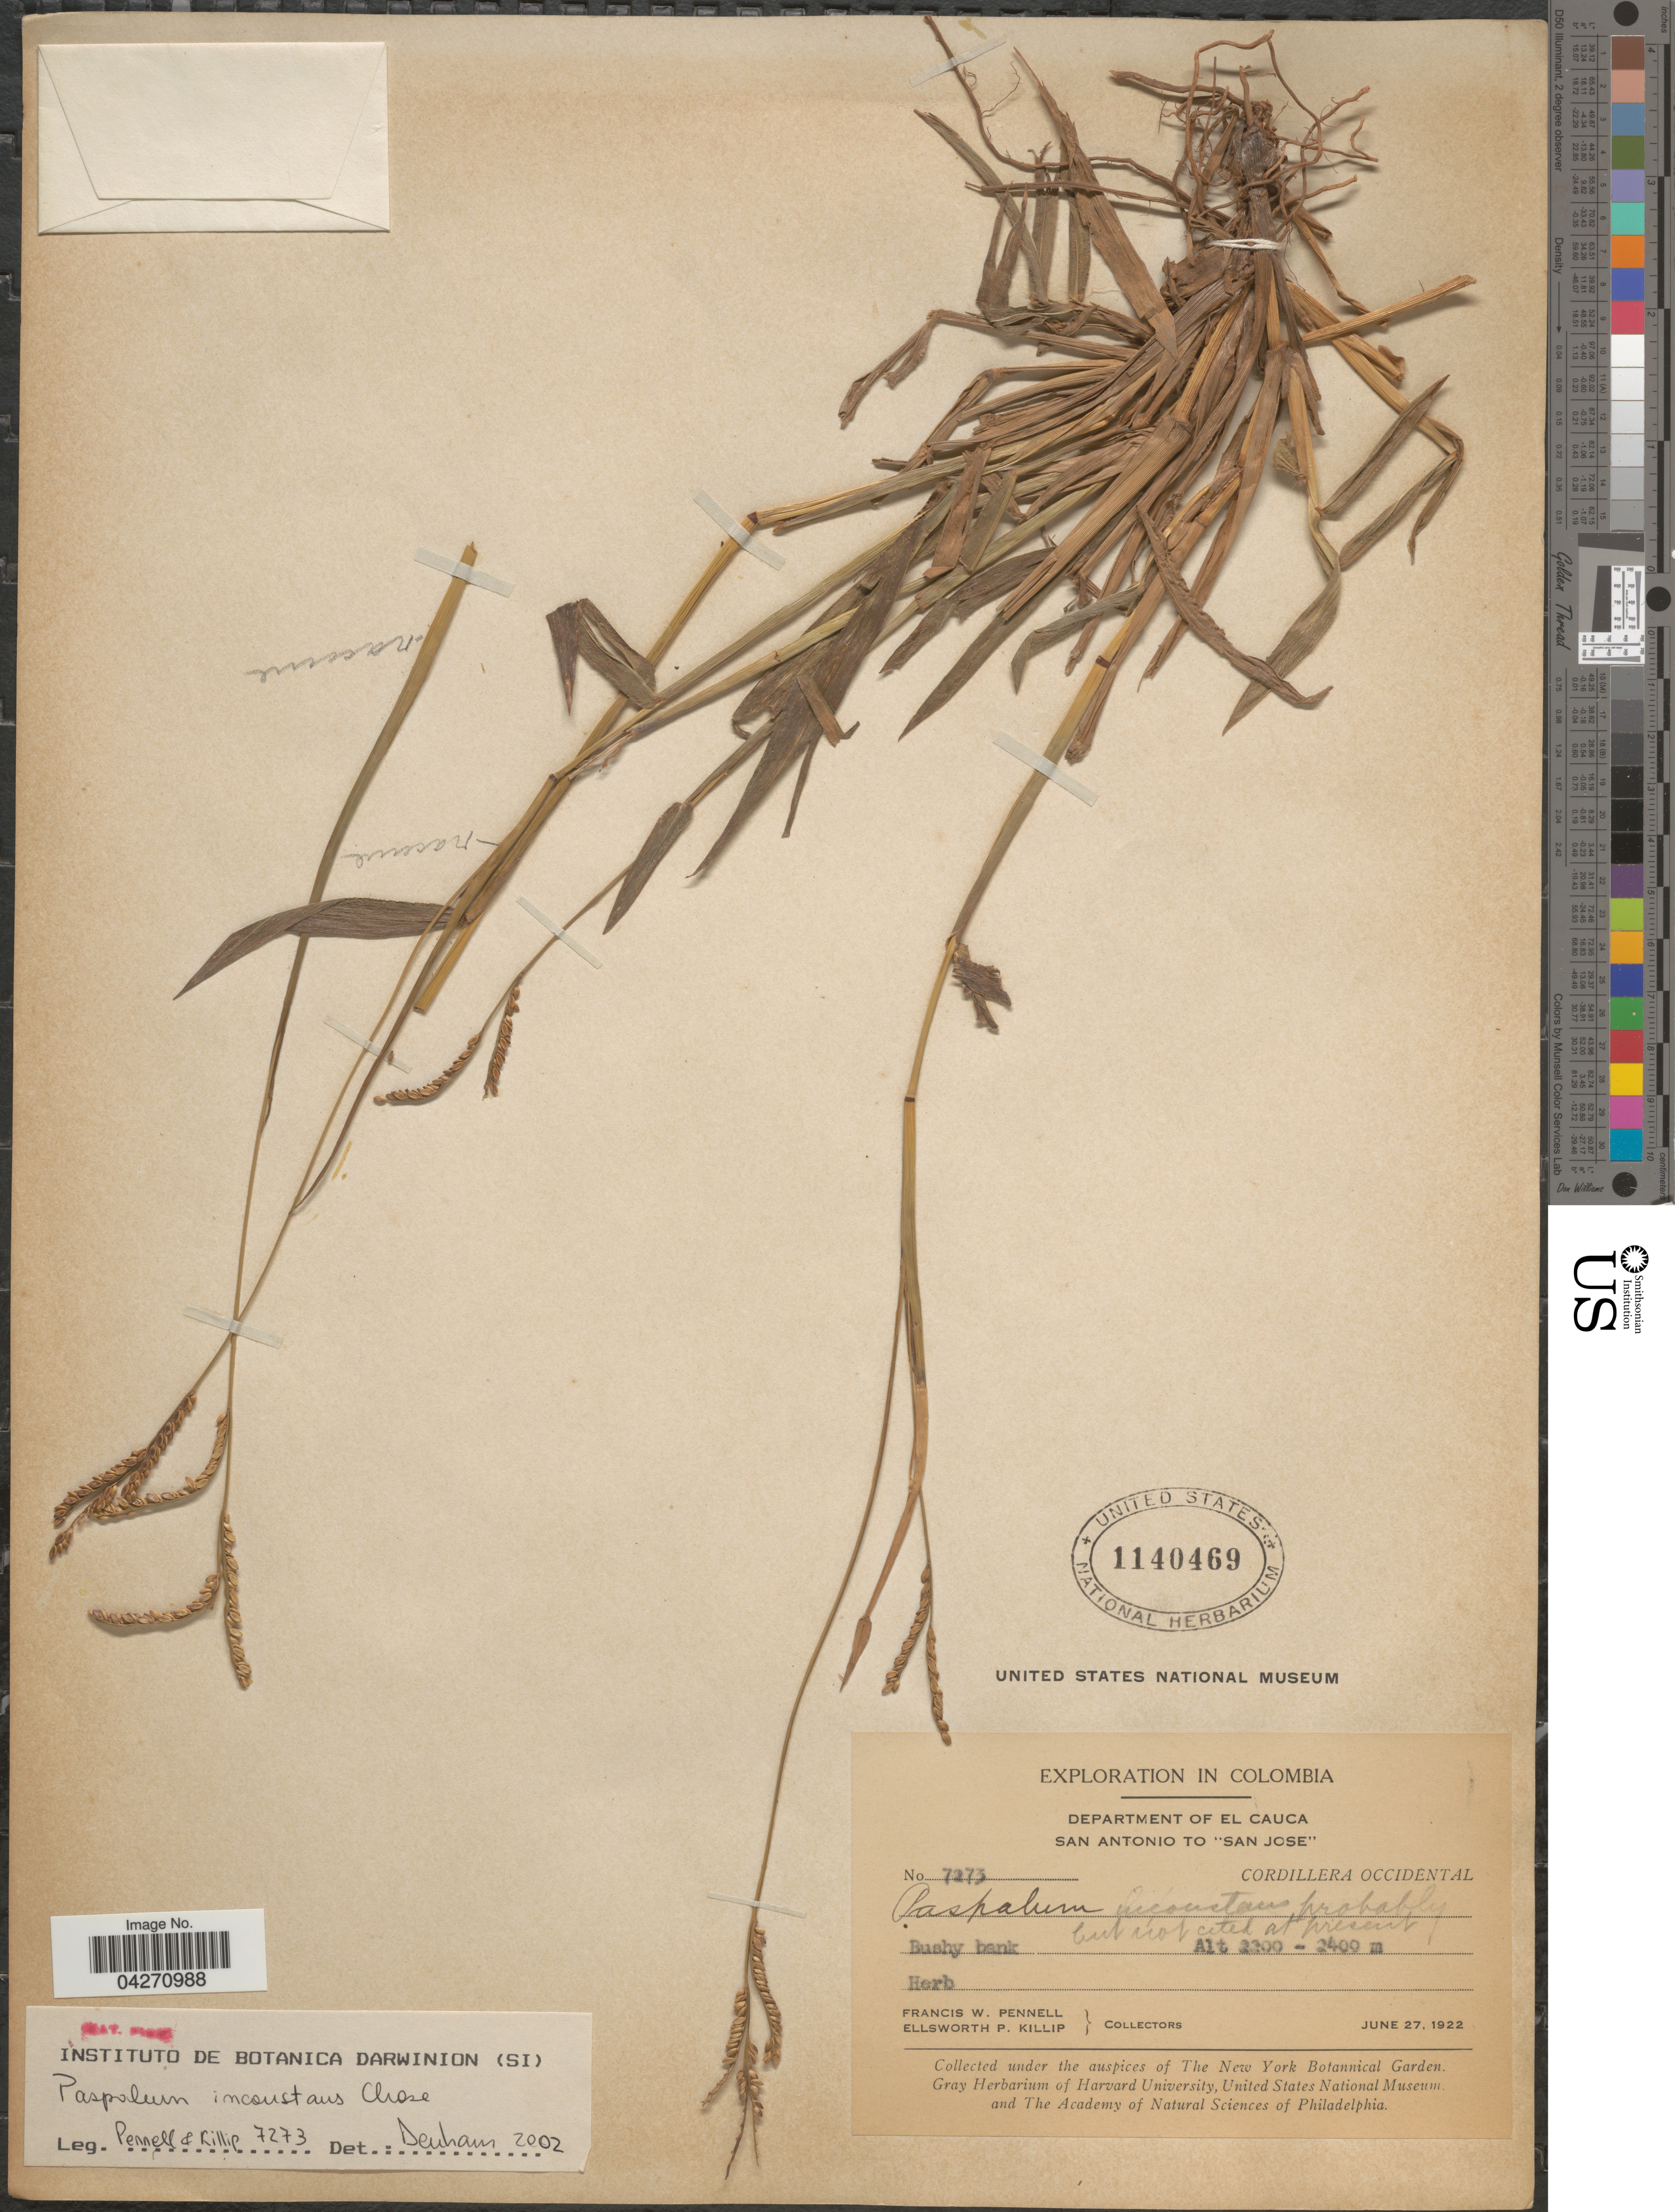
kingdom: Plantae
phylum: Tracheophyta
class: Liliopsida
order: Poales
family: Poaceae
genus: Paspalum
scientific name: Paspalum inconstans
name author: Chase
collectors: F. W. Pennell & E. P. Killip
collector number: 7273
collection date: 1922-06-27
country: Colombia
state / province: Cauca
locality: Exploration in Colombia. Department of El Cauca. San Antonio to "San Jose". Cordillera Occidental. Bushy bank.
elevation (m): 2200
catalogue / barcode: US 1140469